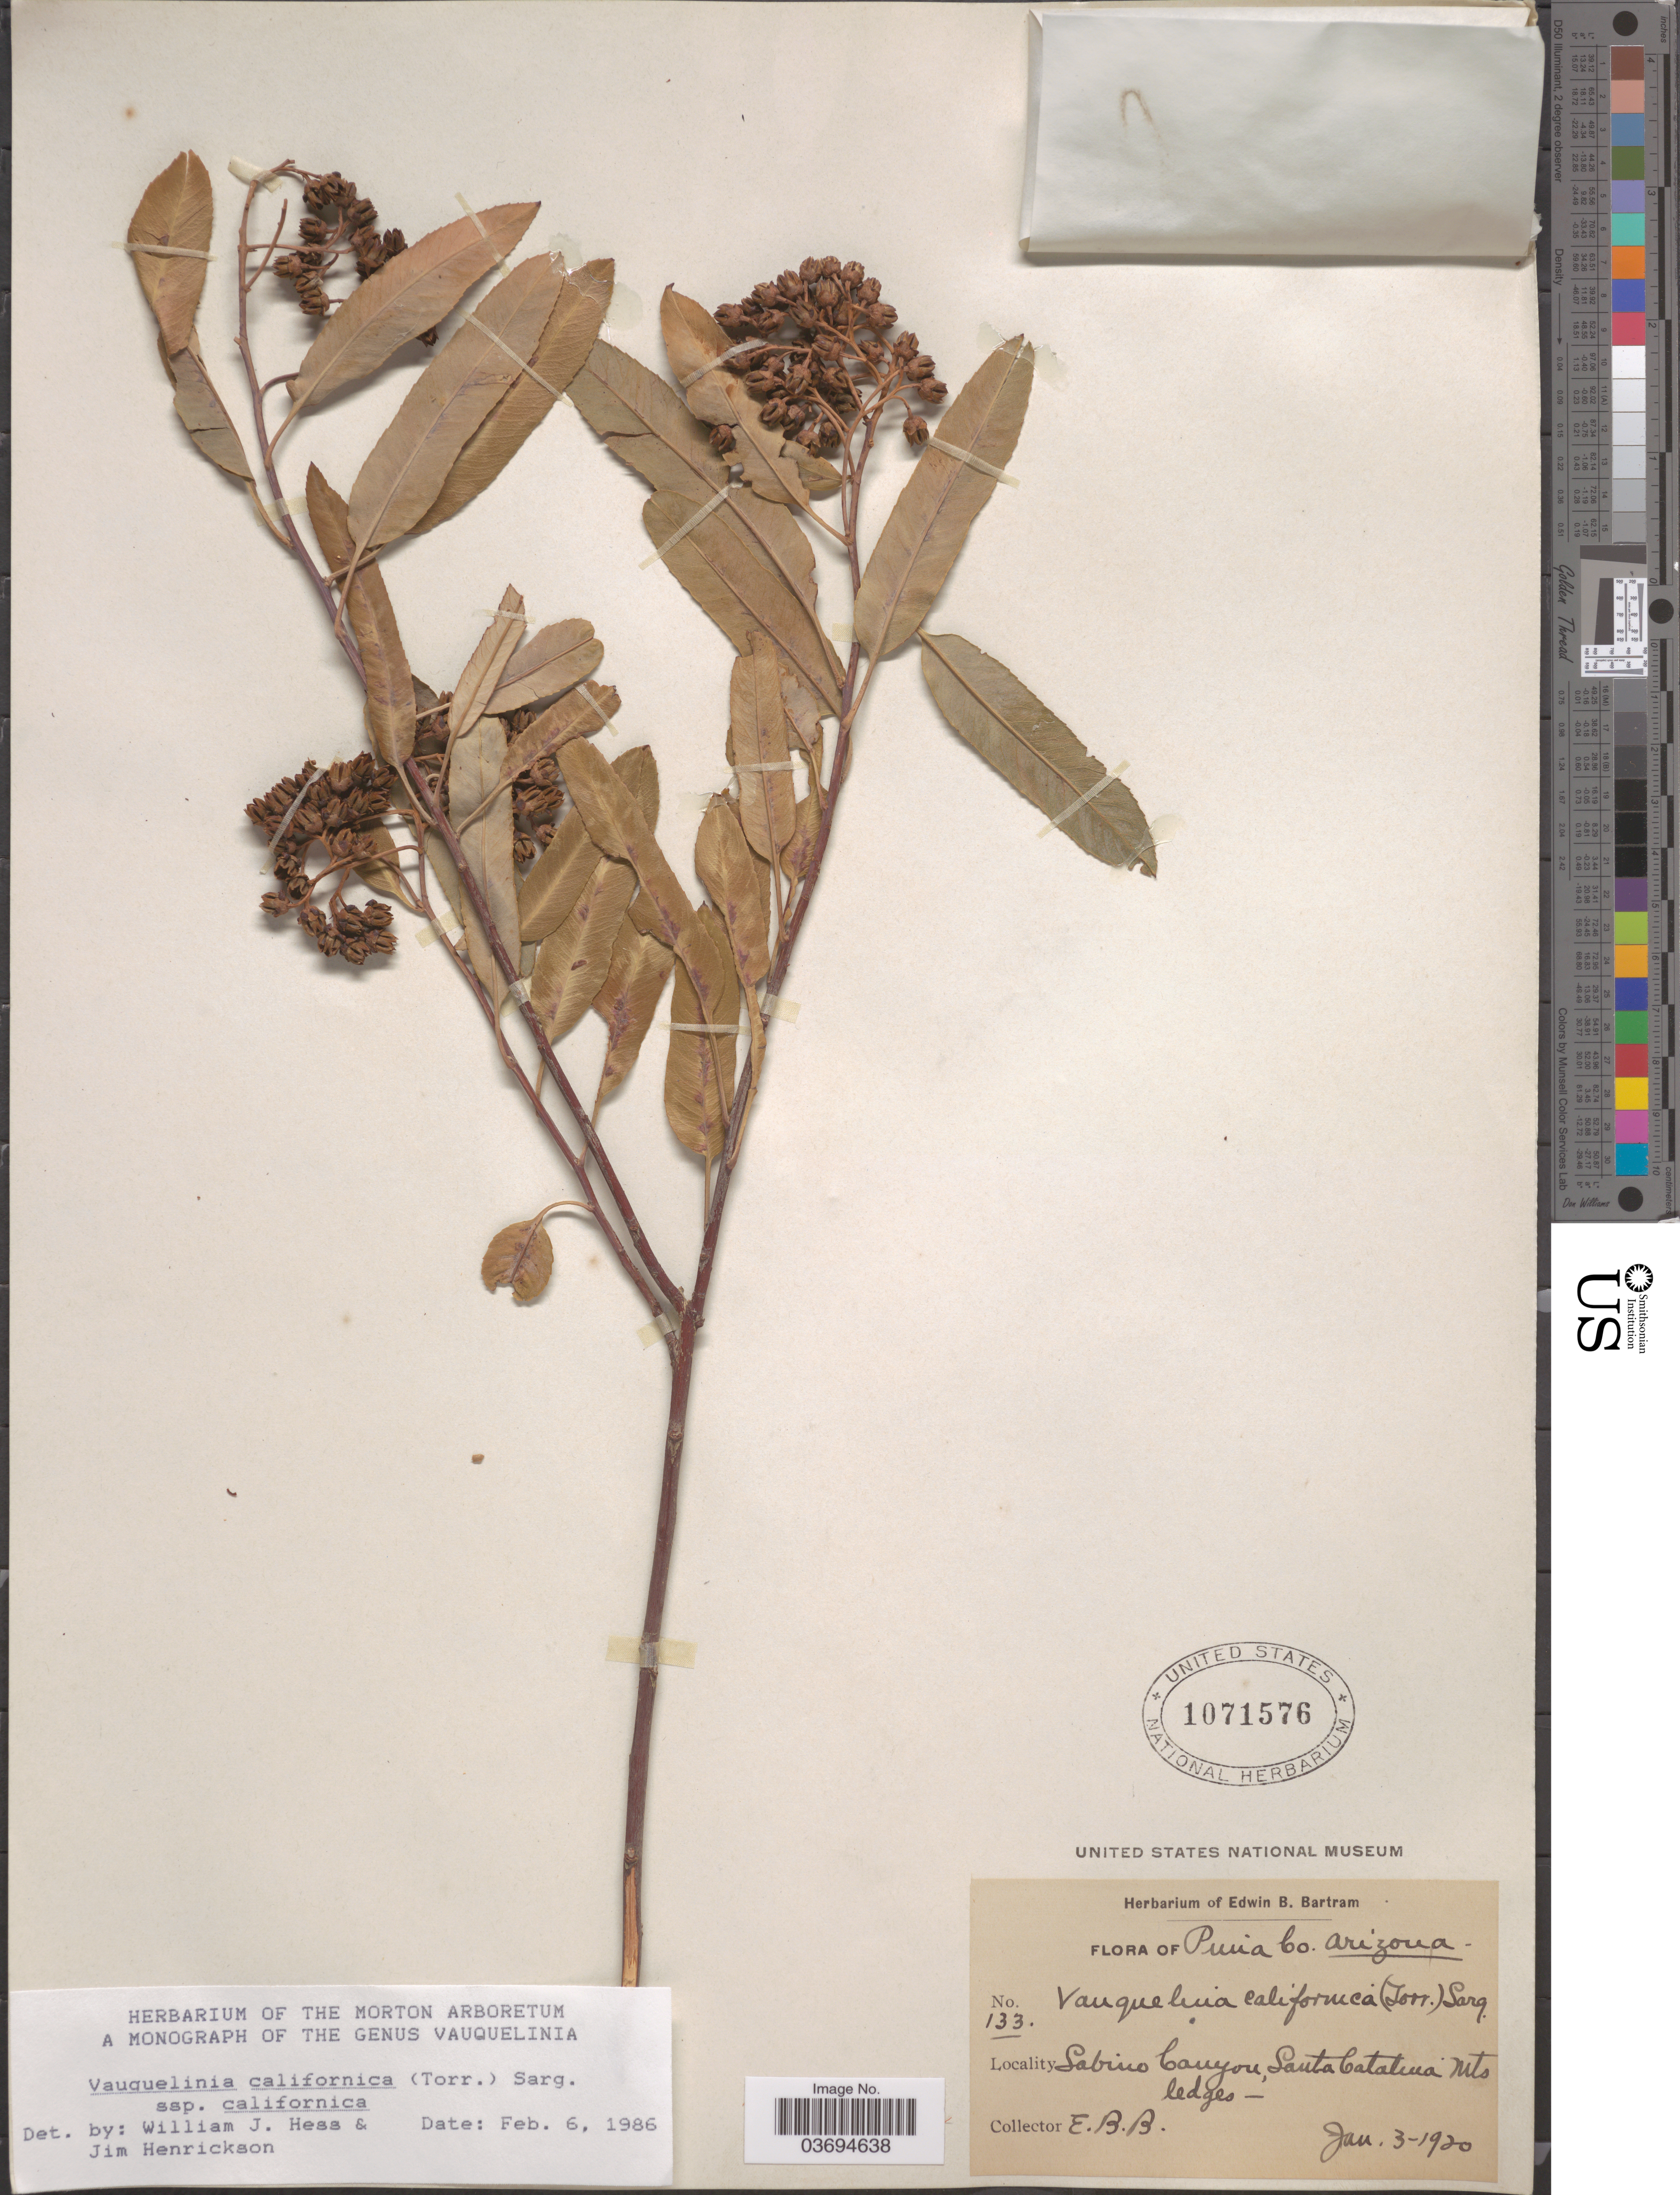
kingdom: Plantae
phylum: Tracheophyta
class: Magnoliopsida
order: Rosales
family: Rosaceae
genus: Vauquelinia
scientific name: Vauquelinia californica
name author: (Torr.) Sarg.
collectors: E. B. Bartram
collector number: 133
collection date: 1920-01-03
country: United States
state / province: Arizona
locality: Pima Co. Sabino Canyon, Santa Catalina Mts.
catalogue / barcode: US 1071576